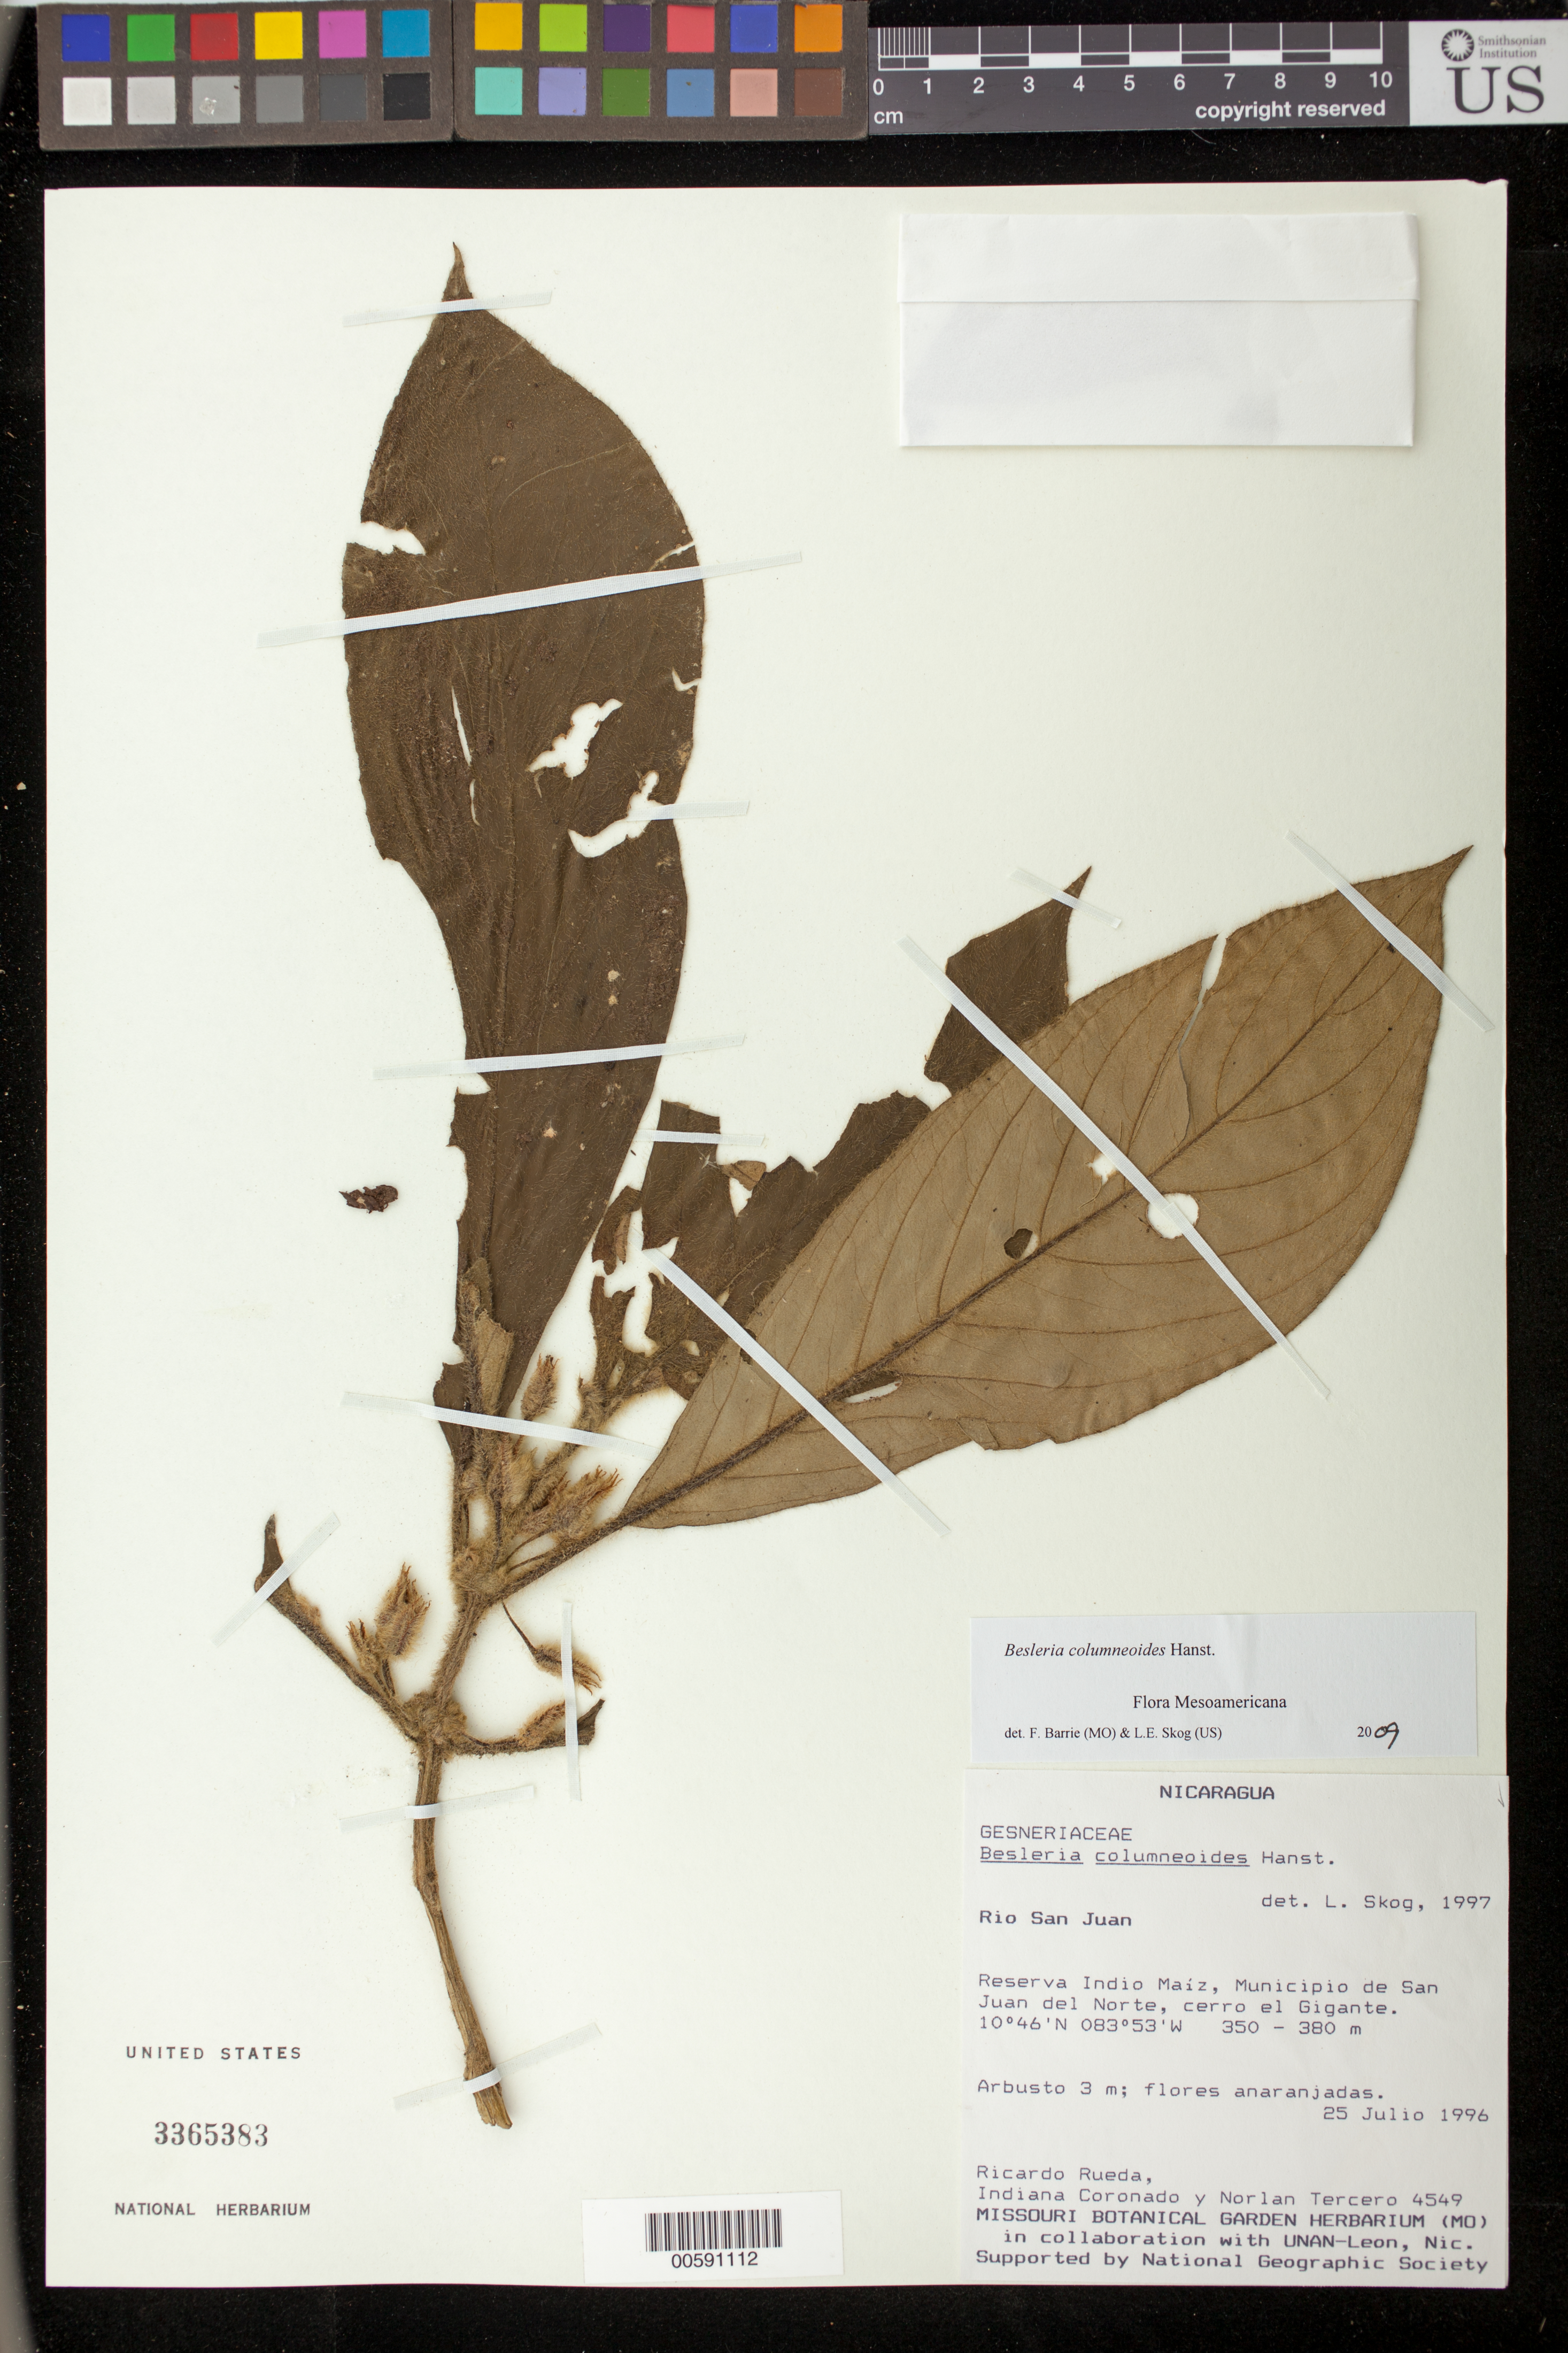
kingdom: Plantae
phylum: Tracheophyta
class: Magnoliopsida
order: Lamiales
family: Gesneriaceae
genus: Besleria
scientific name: Besleria columneoides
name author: Hanst.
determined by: Skog, Laurence E.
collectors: R. Rueda, I. Coronado & N. Tercero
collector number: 4549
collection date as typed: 25 Jul 1996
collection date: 1996-07-25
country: Nicaragua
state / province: Rio San Juan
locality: Reserva Indio Maíz, Mpio. de San Juan del Norte, cerro el Gigante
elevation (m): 350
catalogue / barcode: US 3365383